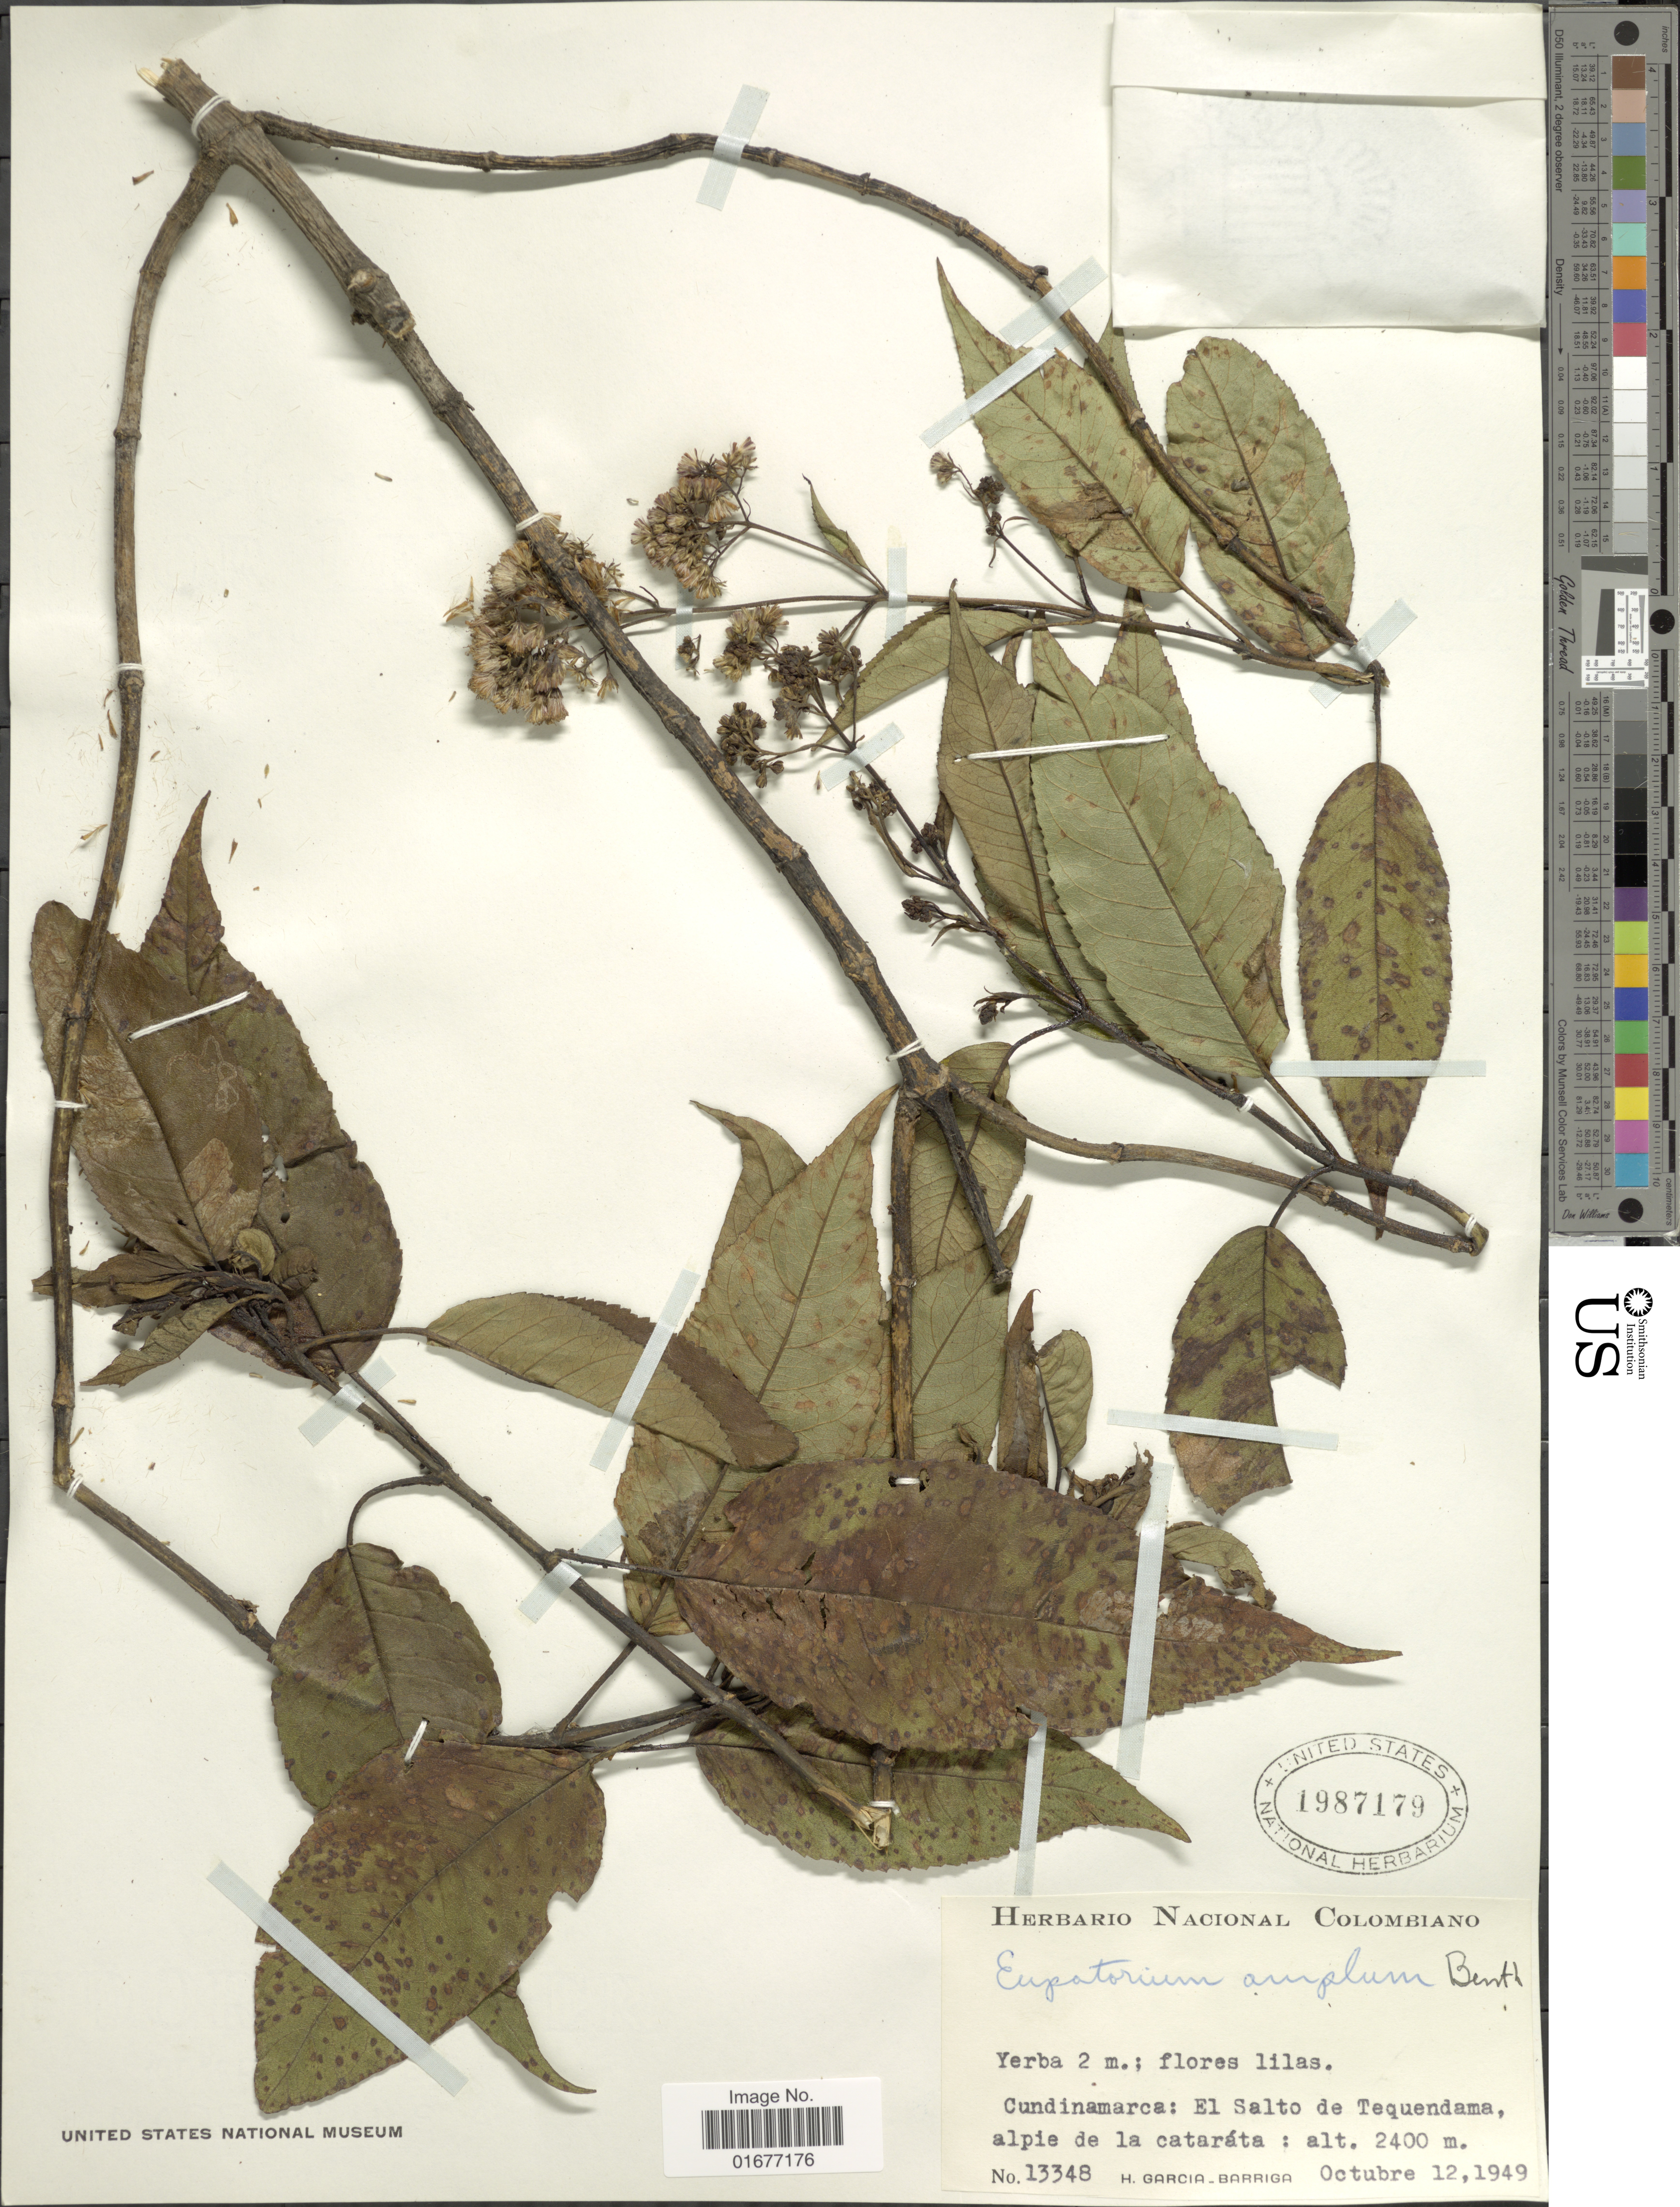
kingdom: Plantae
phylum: Tracheophyta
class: Magnoliopsida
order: Asterales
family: Asteraceae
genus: Ageratina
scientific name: Ageratina ampla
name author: (Benth.) R.M. King & H. Rob.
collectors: H. García Barriga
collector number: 13348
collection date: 1949-10-12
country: Colombia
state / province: Cundinamarca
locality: El Salto de Tequendama, alpe de la catarata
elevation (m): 2400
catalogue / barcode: US 1987179